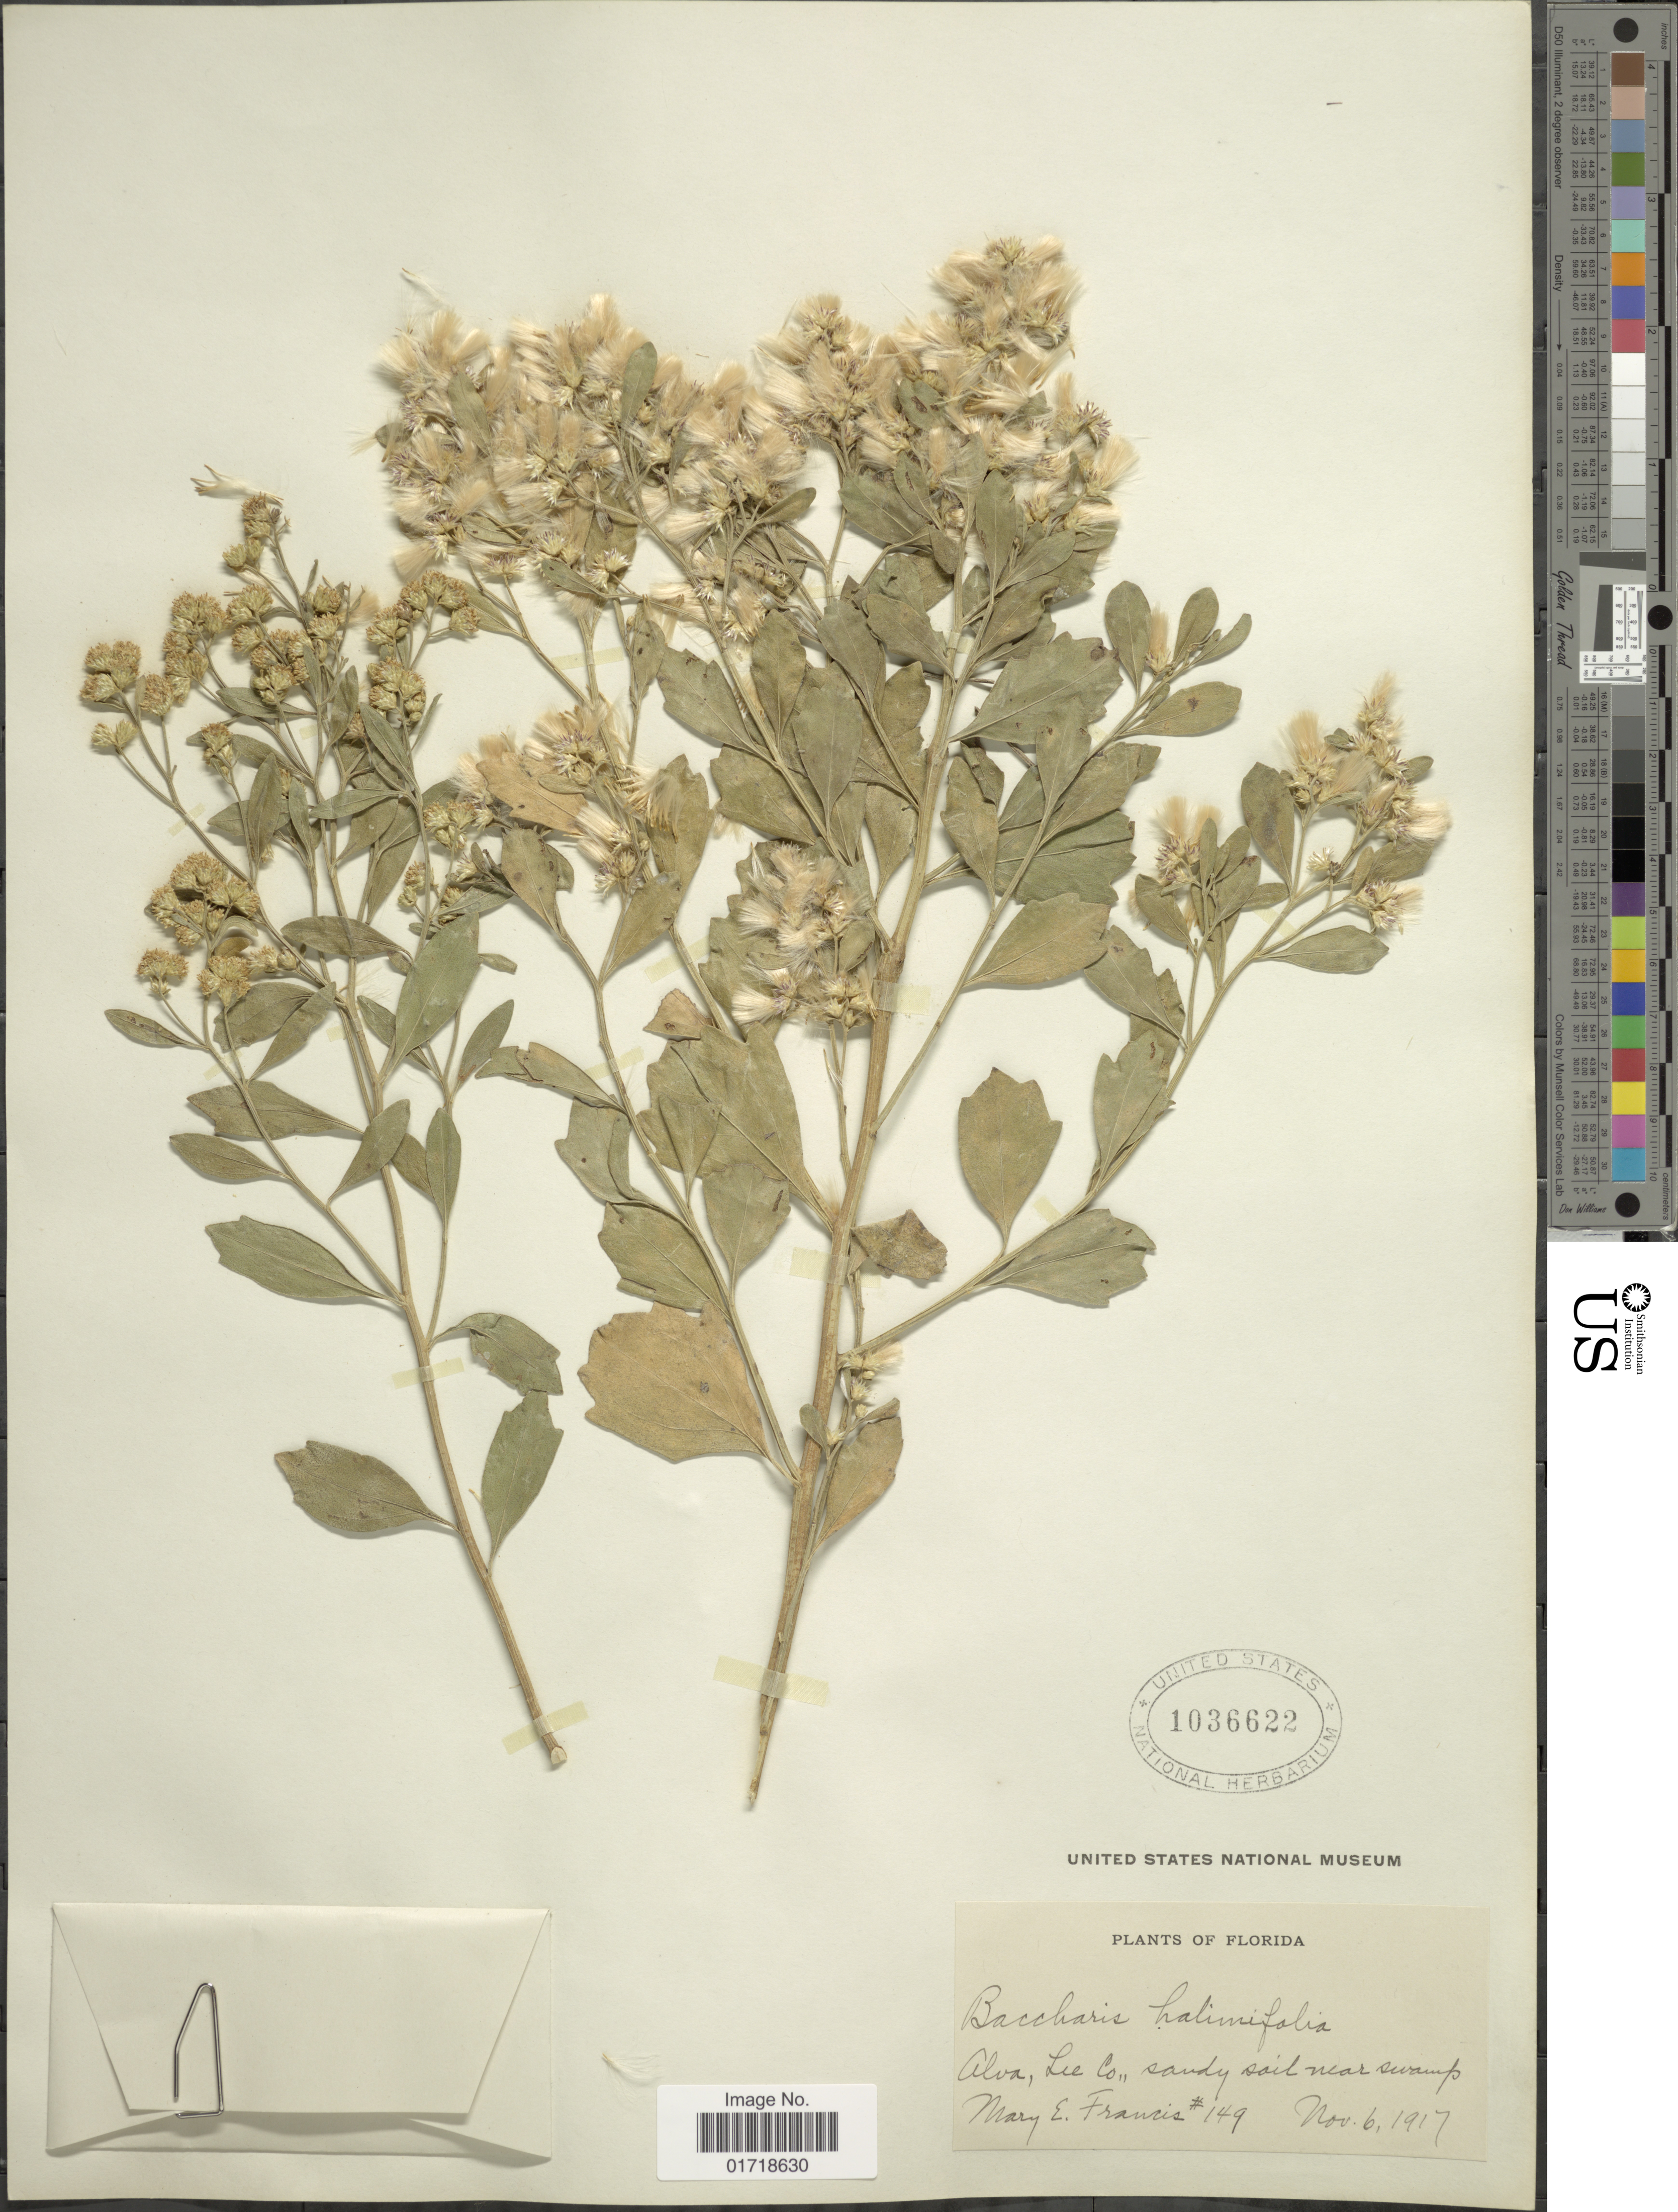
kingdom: Plantae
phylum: Tracheophyta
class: Magnoliopsida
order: Asterales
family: Asteraceae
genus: Baccharis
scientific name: Baccharis halimifolia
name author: L.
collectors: M. E. Francis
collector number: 149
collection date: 1917-11-06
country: United States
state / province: Florida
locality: Alva, Lee Co.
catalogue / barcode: US 1036622